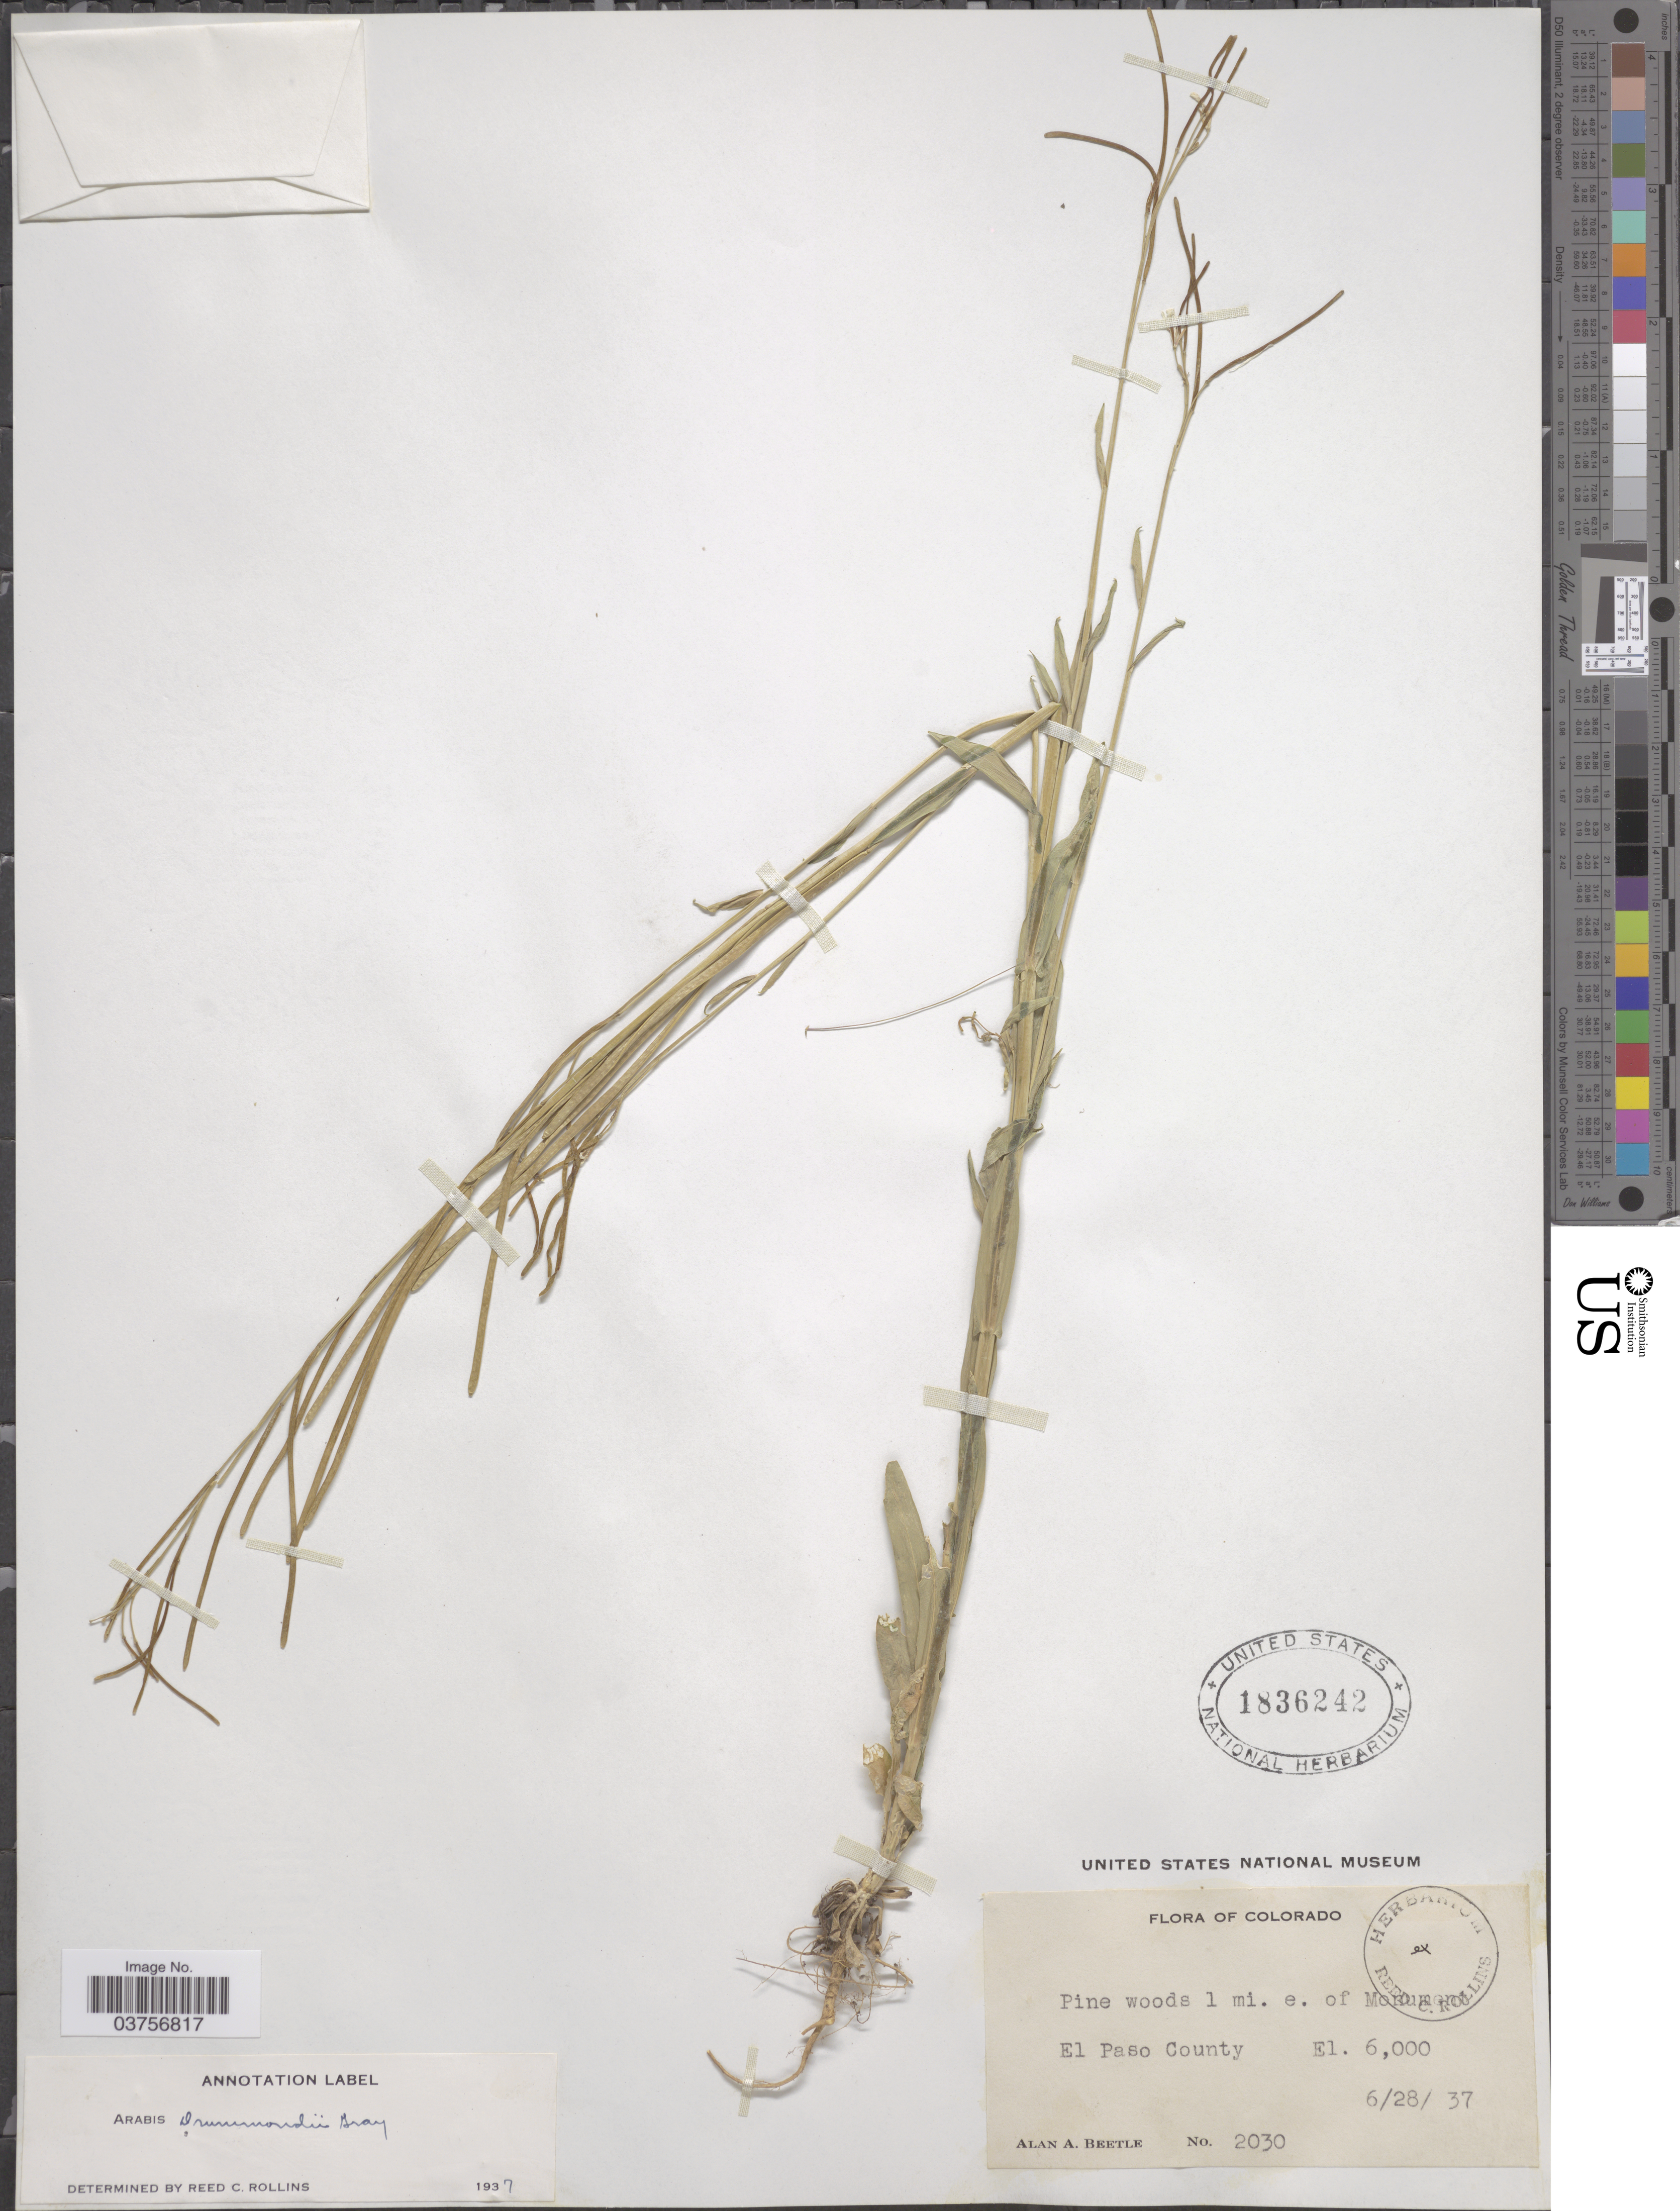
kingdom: Plantae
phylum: Tracheophyta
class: Magnoliopsida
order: Brassicales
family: Brassicaceae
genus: Arabis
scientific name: Arabis drummondii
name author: A. Gray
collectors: A. A. Beetle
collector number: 2030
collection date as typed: Transcribed d/m/y: 28/6/37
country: United States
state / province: Colorado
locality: Pine woods 1 mi. e. of Monument. El Paso County.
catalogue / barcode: US 1836242